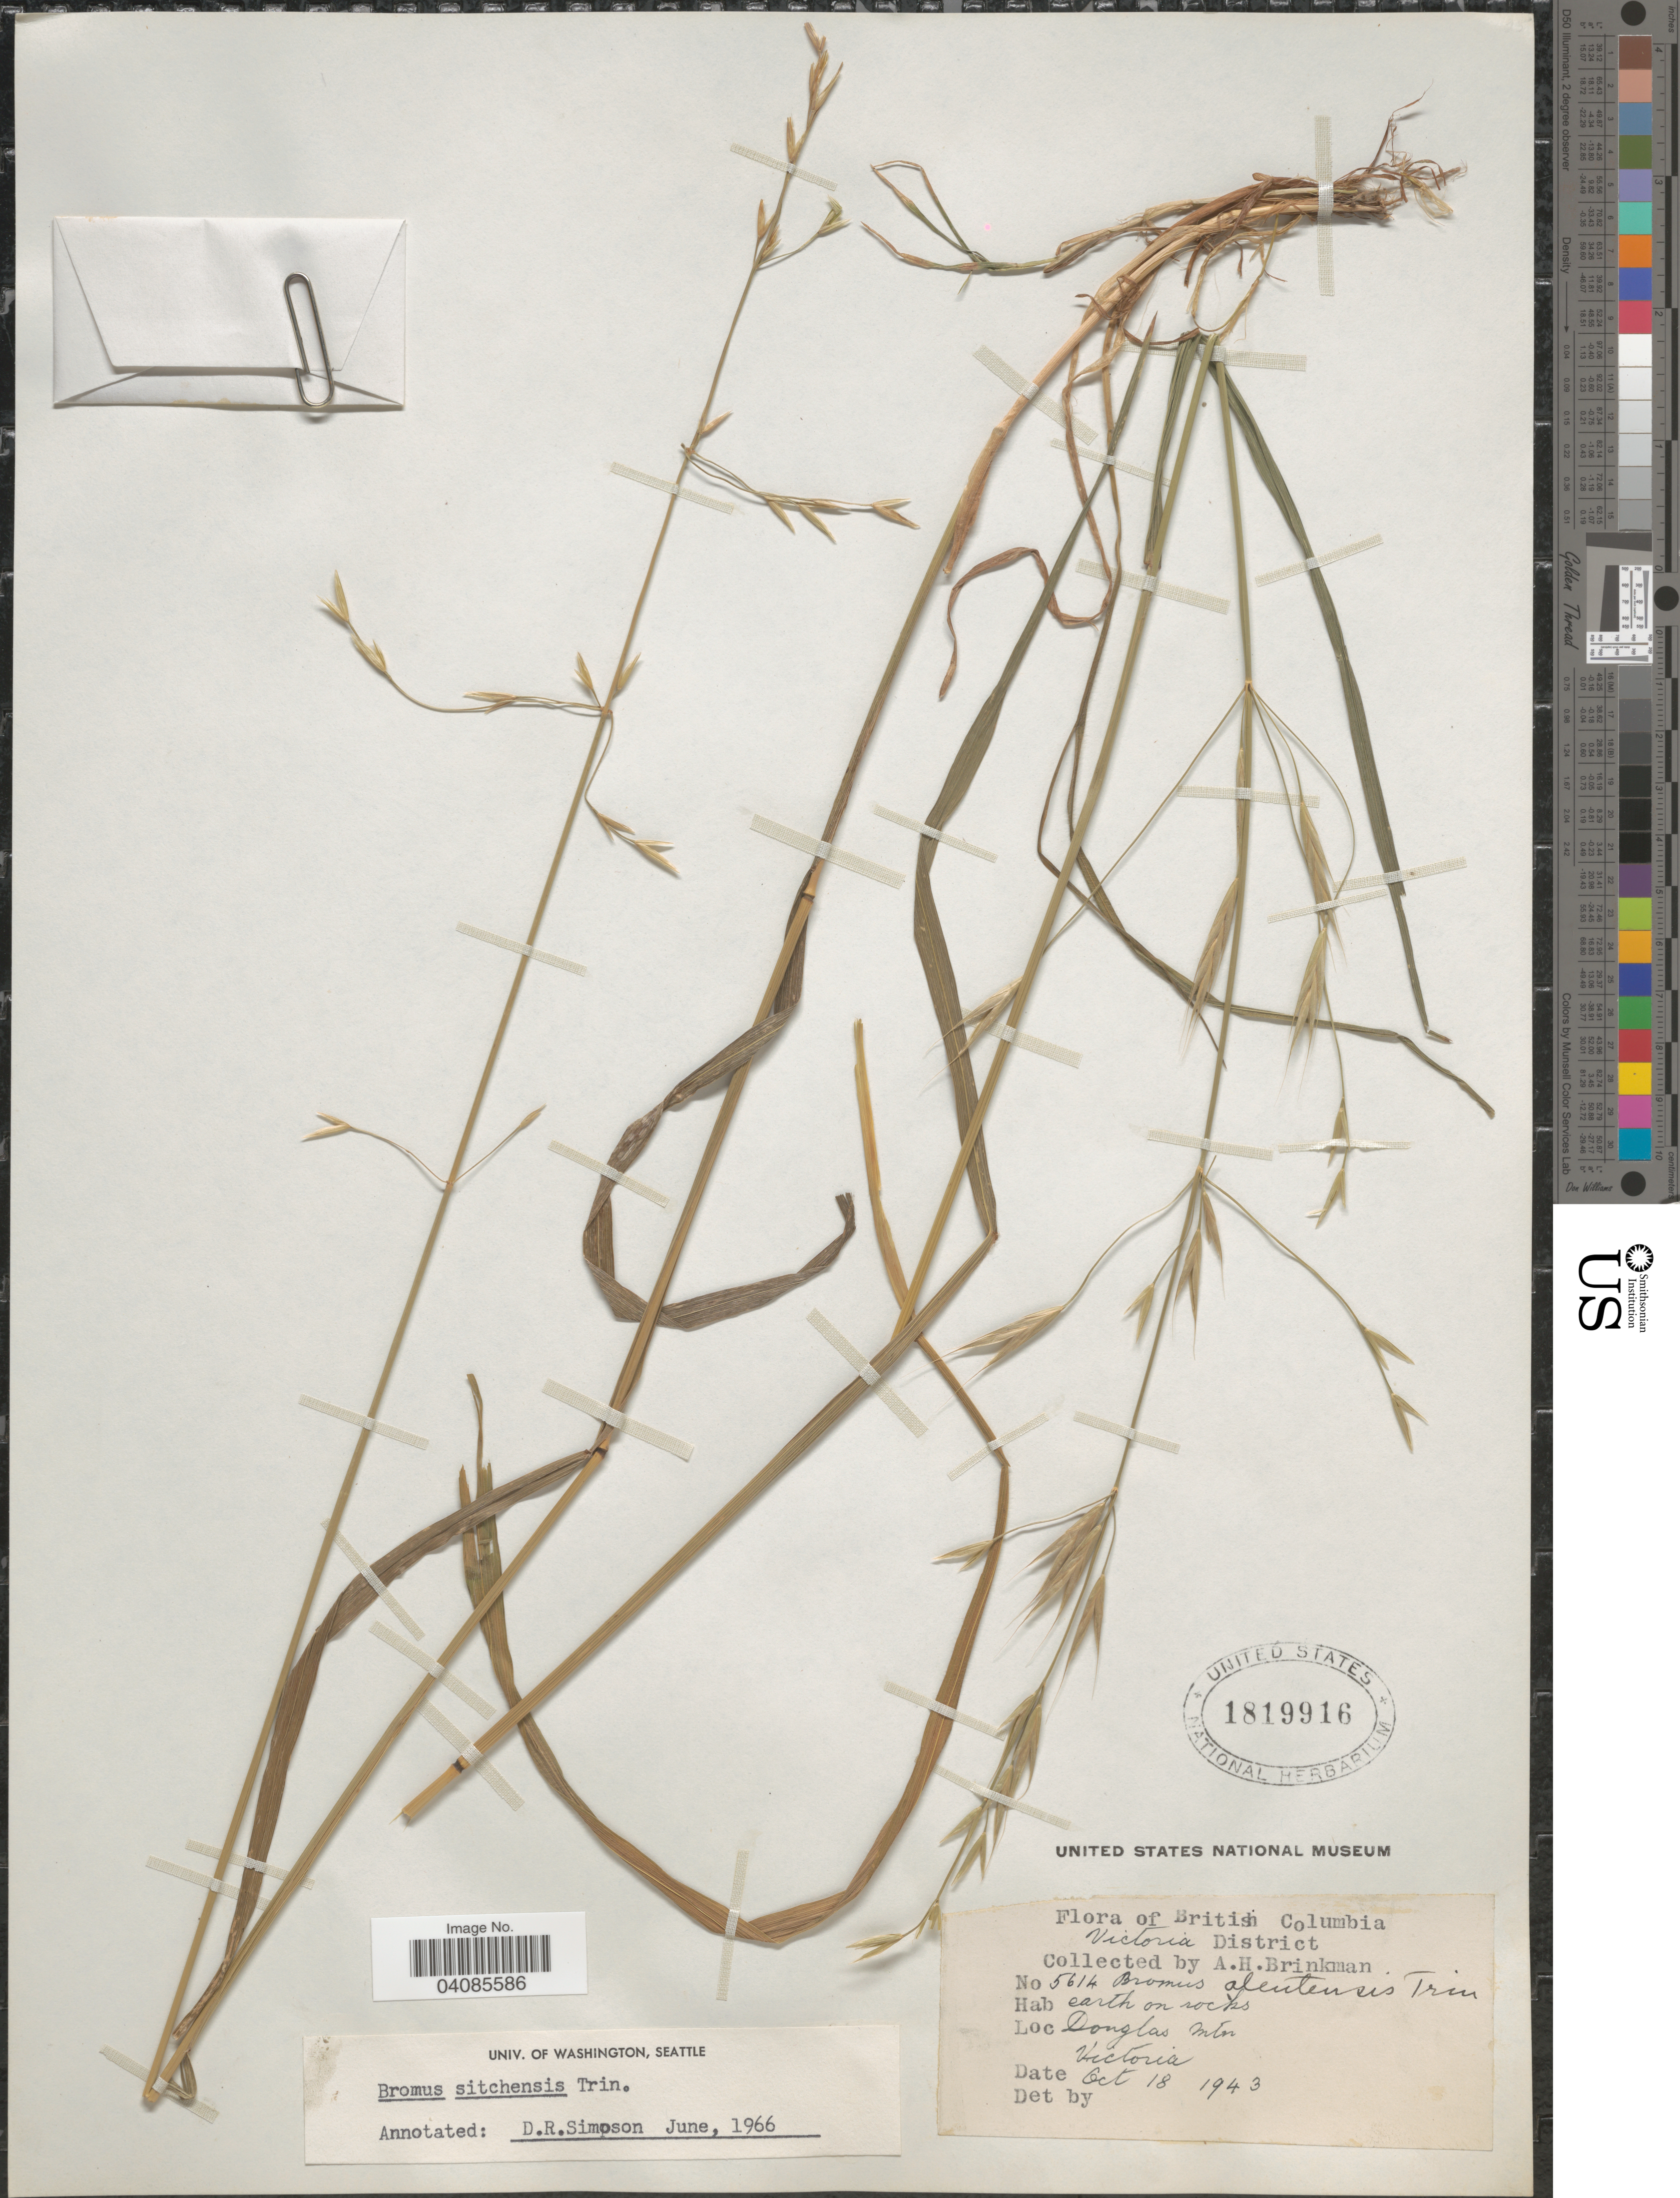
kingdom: Plantae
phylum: Tracheophyta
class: Liliopsida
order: Poales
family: Poaceae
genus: Bromus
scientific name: Bromus sitchensis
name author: Trin. in Bong.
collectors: A. Brinkman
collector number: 5614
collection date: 1943-10-18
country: Canada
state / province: British Columbia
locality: Victoria District. Douglas Mtn. Victoria.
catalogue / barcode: US 1819916